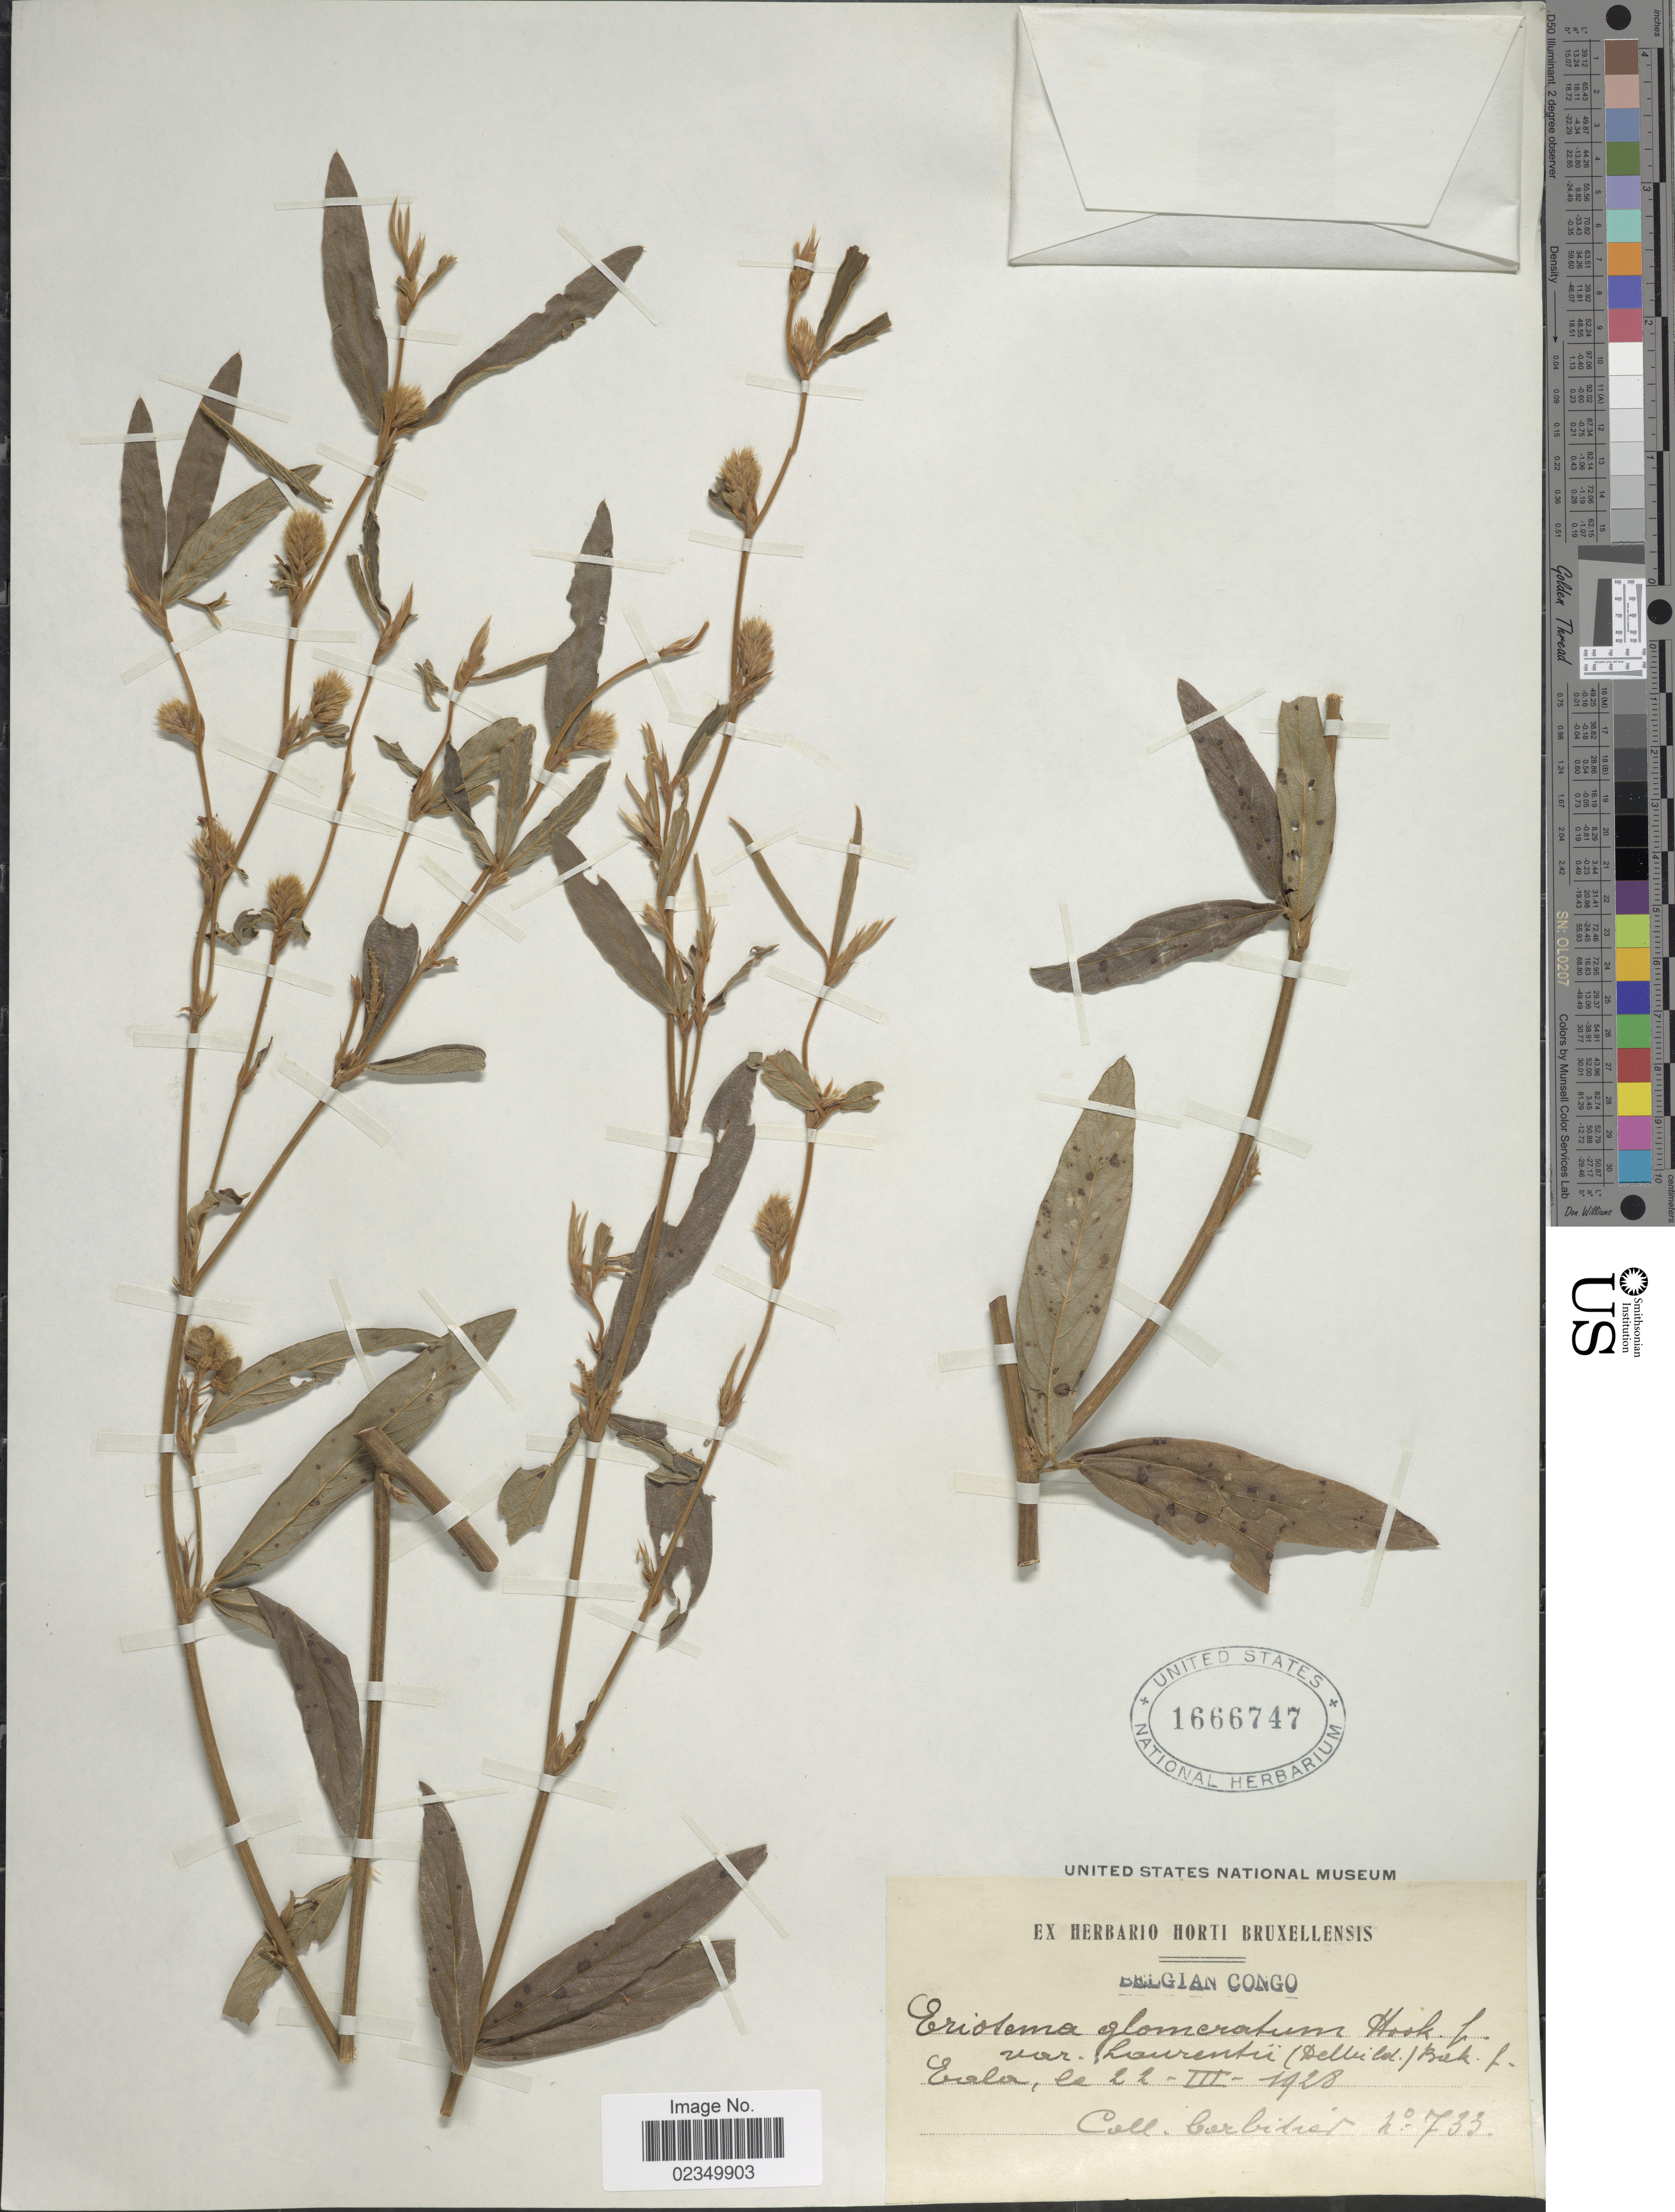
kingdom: Plantae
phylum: Tracheophyta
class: Magnoliopsida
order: Fabales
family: Fabaceae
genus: Eriosema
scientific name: Eriosema glomeratum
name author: (Guill. & Perr.) Hook. f.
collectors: -. Corbisier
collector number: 733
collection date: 1928-06-22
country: Congo, Democratic Republic of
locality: Congo Belge, Eala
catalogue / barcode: US 1666747